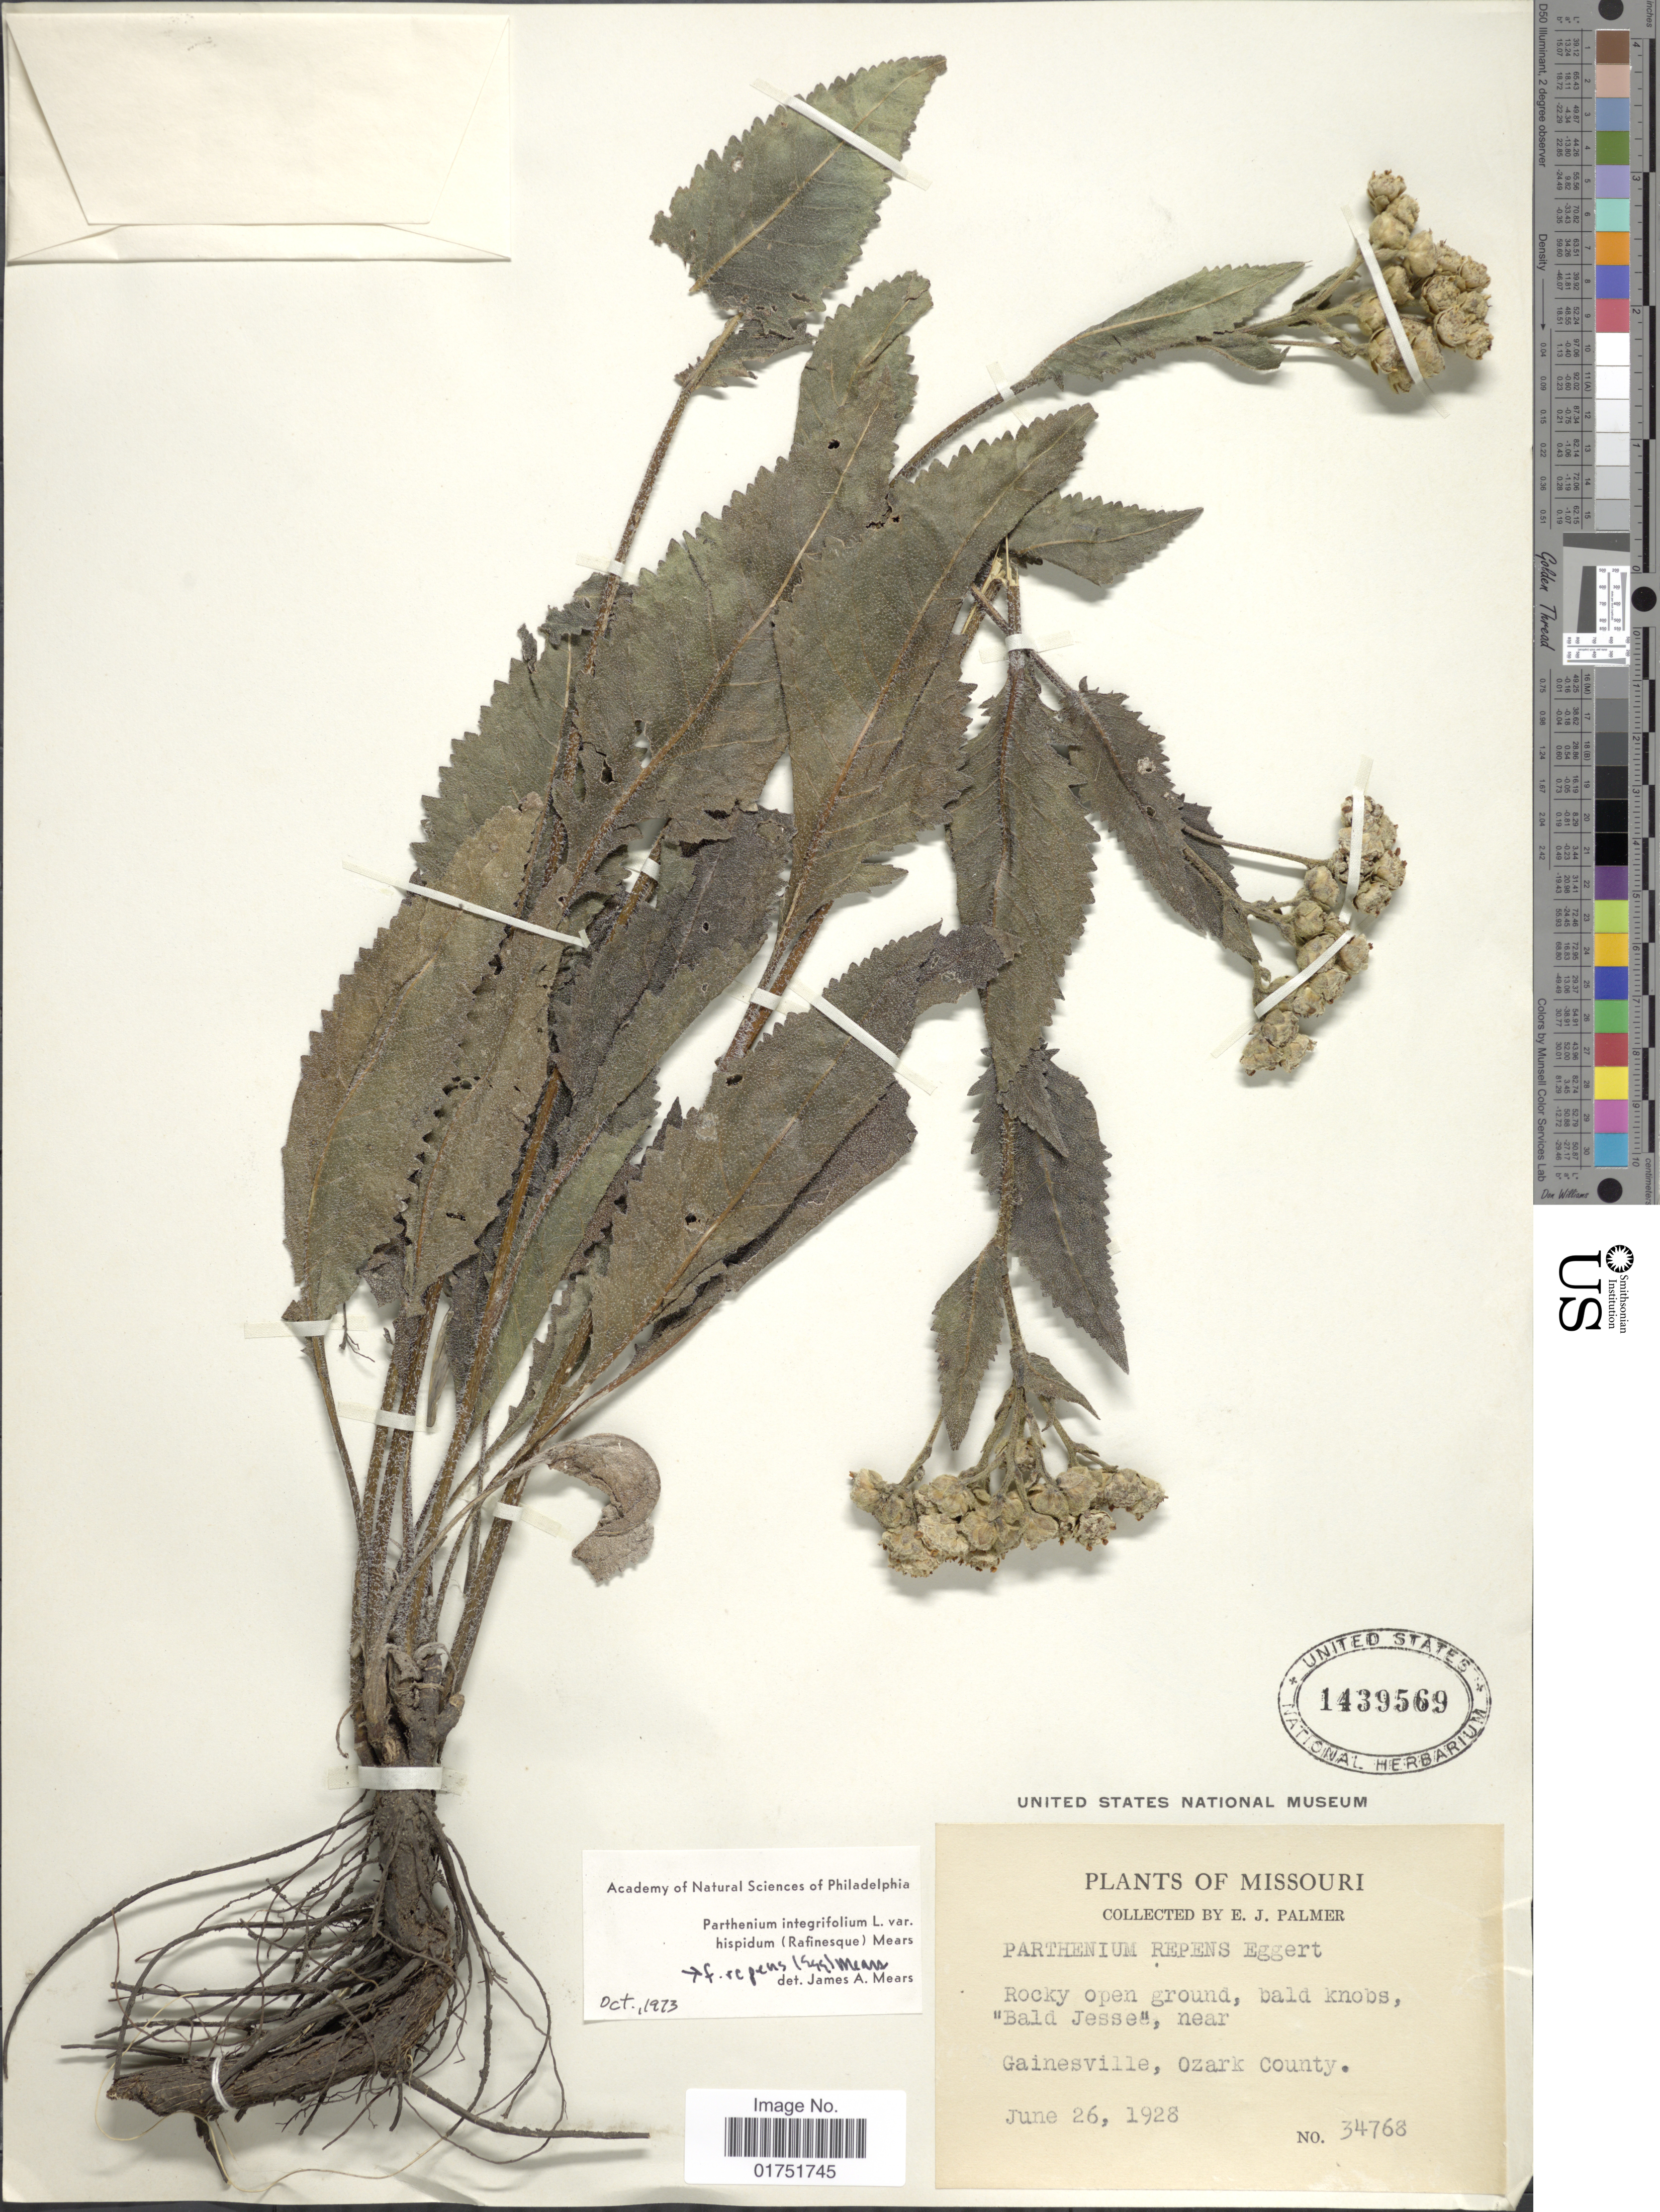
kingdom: Plantae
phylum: Tracheophyta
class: Magnoliopsida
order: Asterales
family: Asteraceae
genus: Parthenium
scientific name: Parthenium hispidum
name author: Raf.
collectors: E. J. Palmer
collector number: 34768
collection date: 1928-06-26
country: United States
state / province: Missouri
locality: Bald Jesse near Gainesville, Ozark County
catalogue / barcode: US 1439569